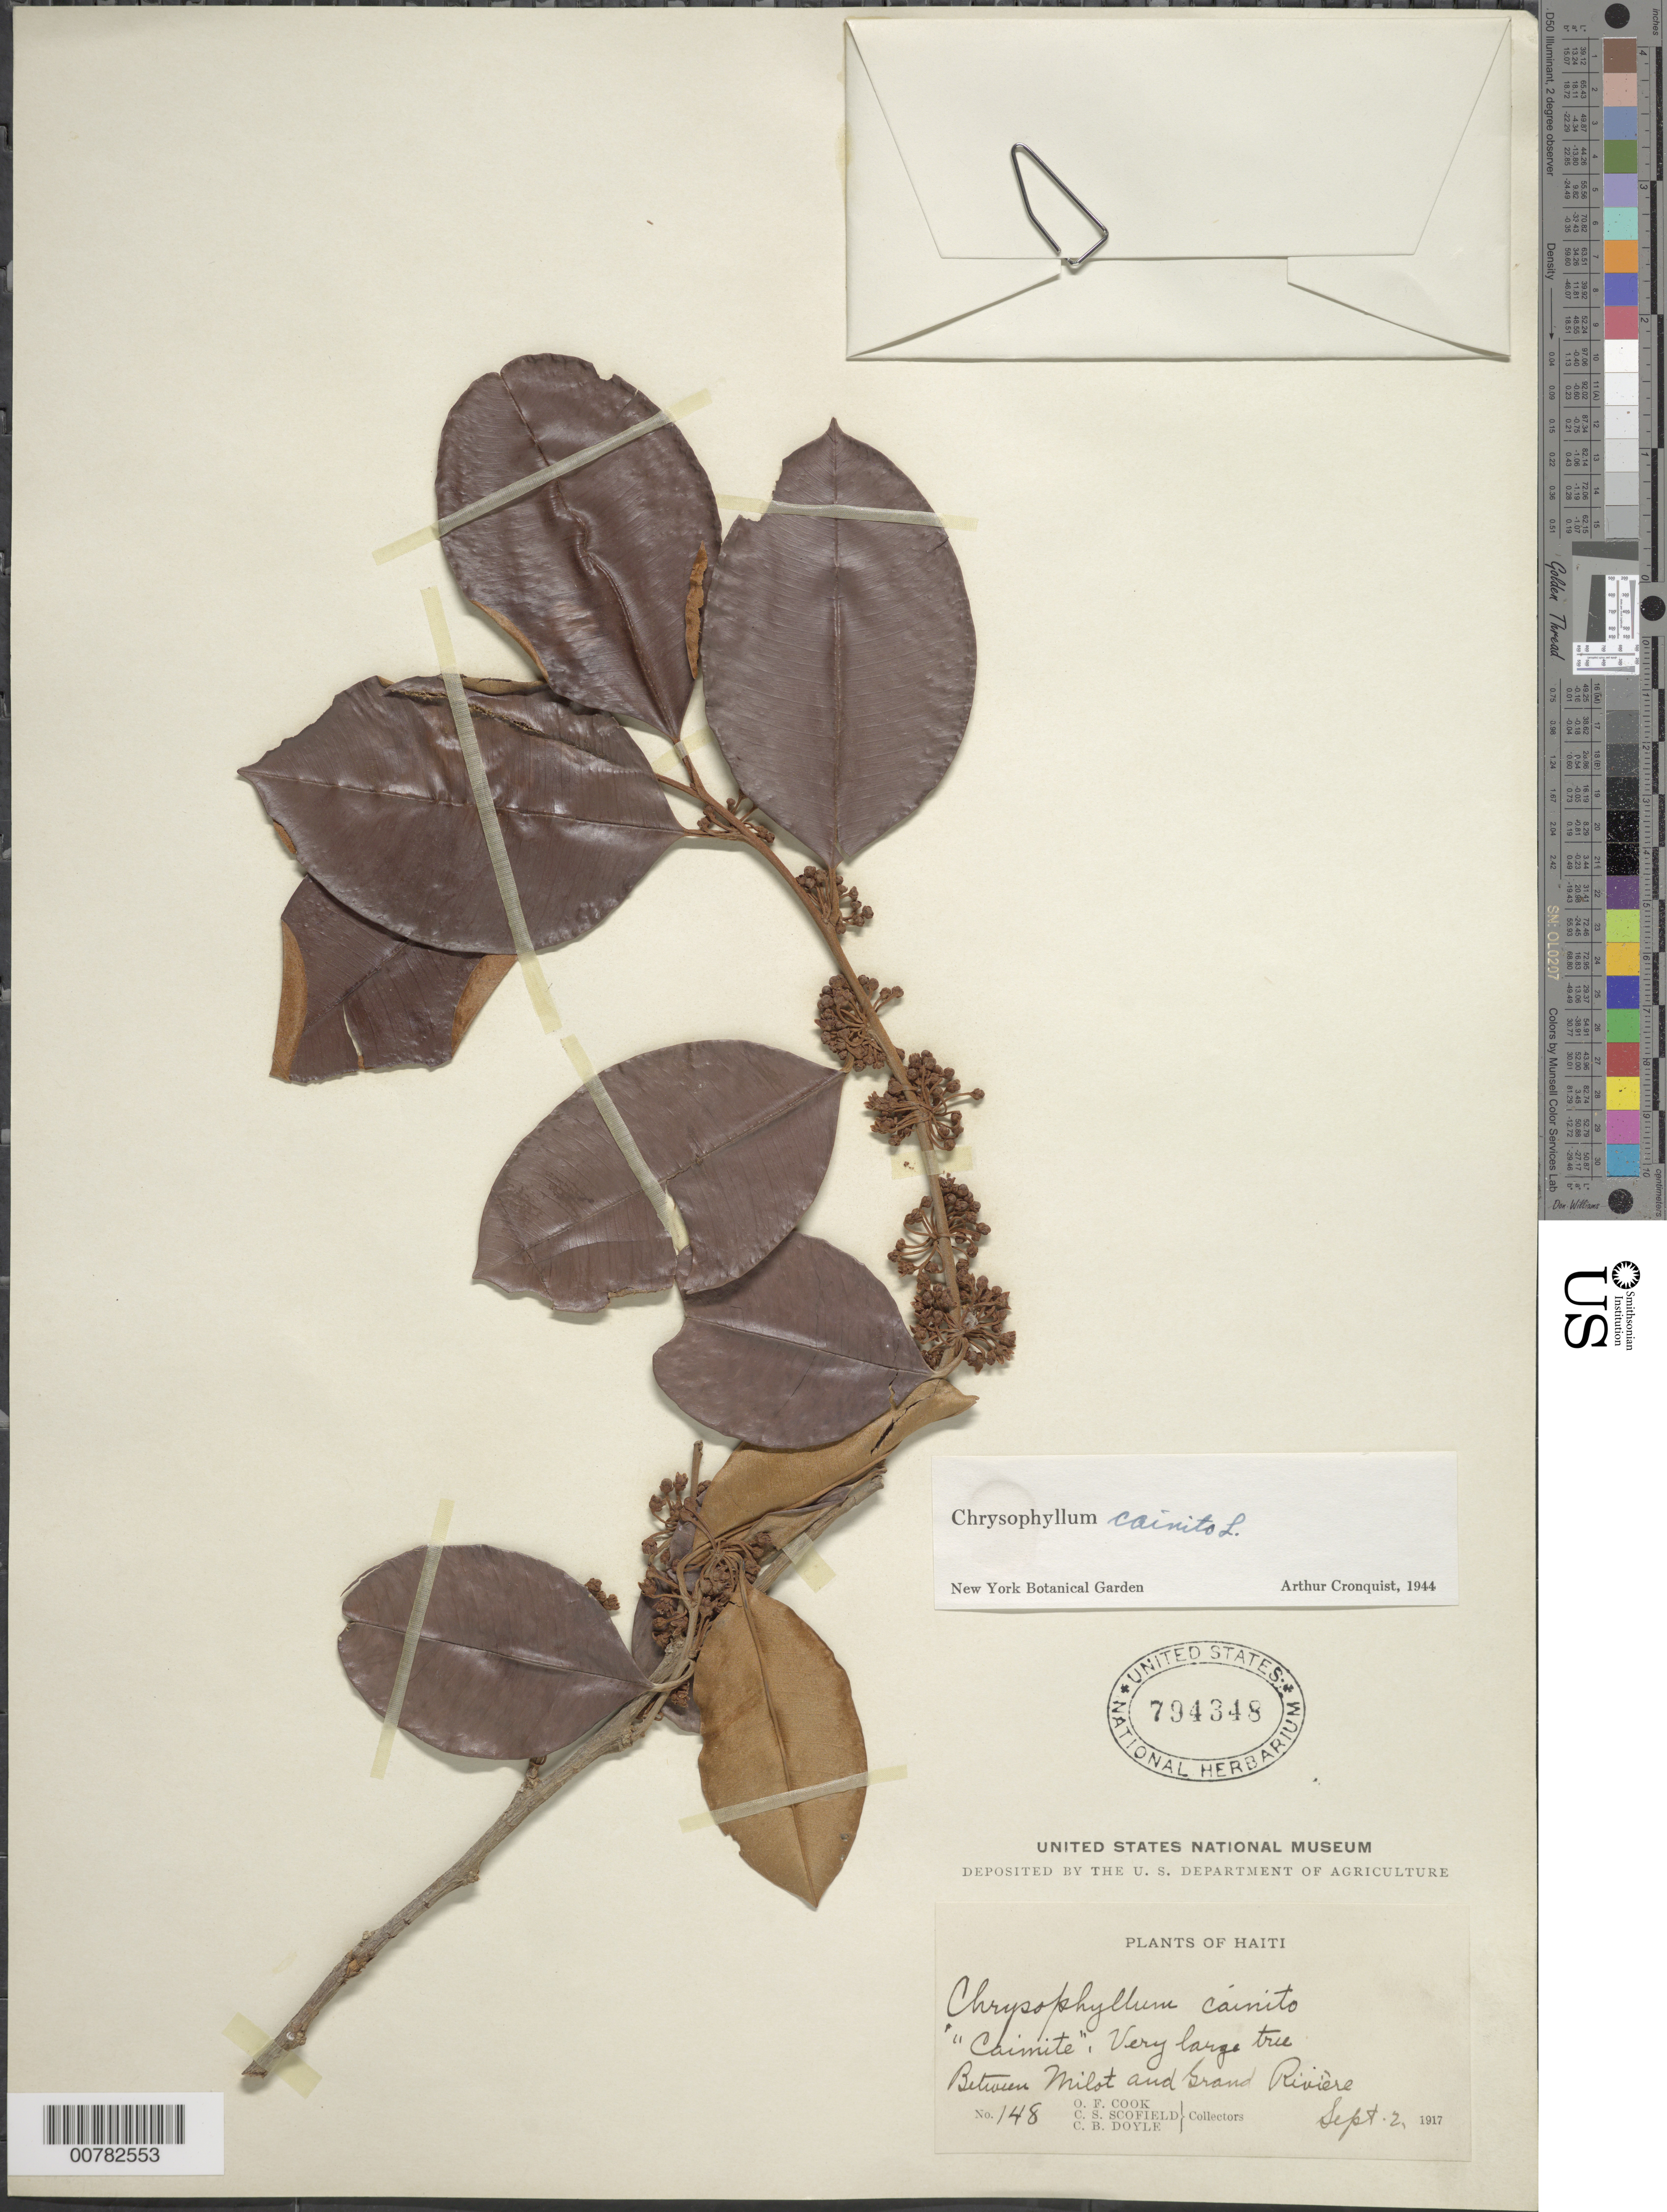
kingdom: Plantae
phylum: Tracheophyta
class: Magnoliopsida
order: Ericales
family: Sapotaceae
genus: Chrysophyllum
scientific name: Chrysophyllum cainito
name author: L.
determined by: Cronquist, A. J.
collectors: O. F. Cook, C. Scofield & C. Doyle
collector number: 148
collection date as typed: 02 Sep 1917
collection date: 1917-09-02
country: Haiti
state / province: Nord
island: Hispaniola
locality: Between Milot and Grand Rivière.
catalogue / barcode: US 794348